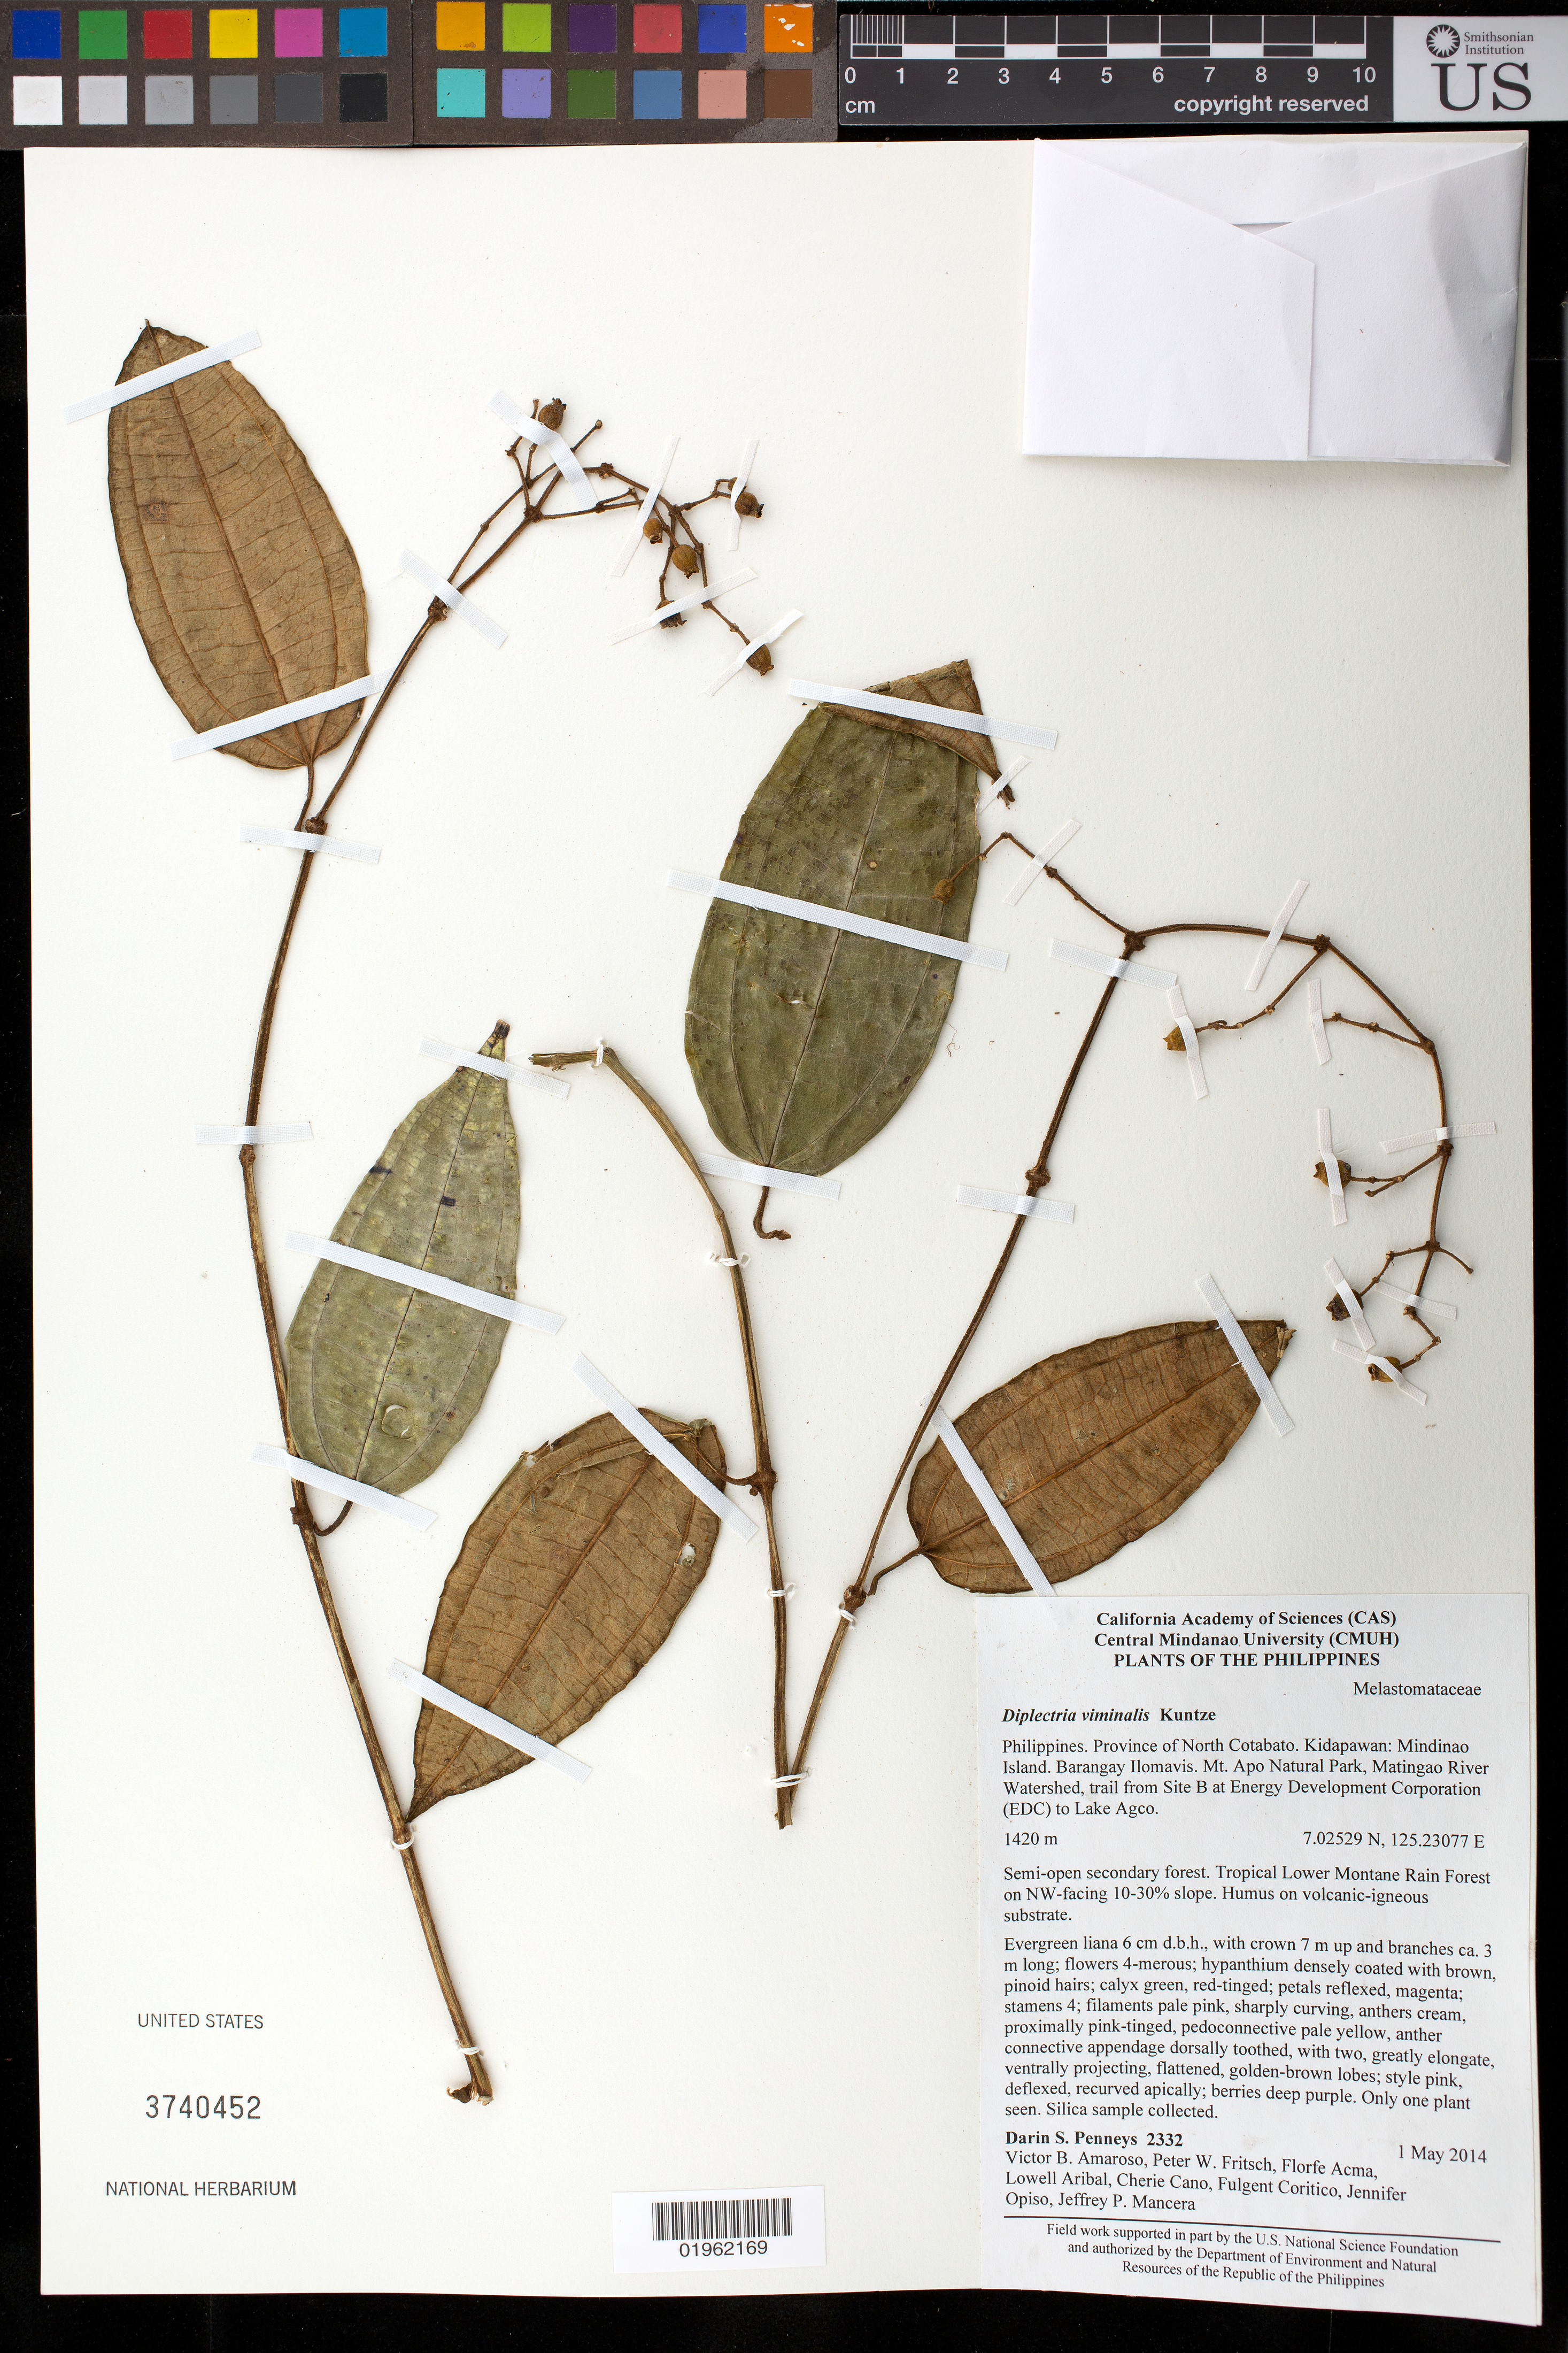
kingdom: Plantae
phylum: Tracheophyta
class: Magnoliopsida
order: Myrtales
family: Melastomataceae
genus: Diplectria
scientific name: Diplectria viminalis Kuntze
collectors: D. S. Penneys, L. Aribal, V. Amoroso, P. W. Fritsch, F. Acma, J. Opiso, J. Mancera, C. Cano & F. Coritico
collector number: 2332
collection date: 2014-05-01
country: Philippines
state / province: Soccsksargen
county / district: Cotabato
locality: Mindinao Island. Barangay Ilomavis. Mt. Apo Natural Park, Matingao River Watershed, trail from Energy Development Corporation (EDC) at Site H to Mt. Apo summit, near Lake Ma-ag and the bunkhouse.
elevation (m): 2434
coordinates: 6.981278 N, 125.254861 E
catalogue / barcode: US 3740452